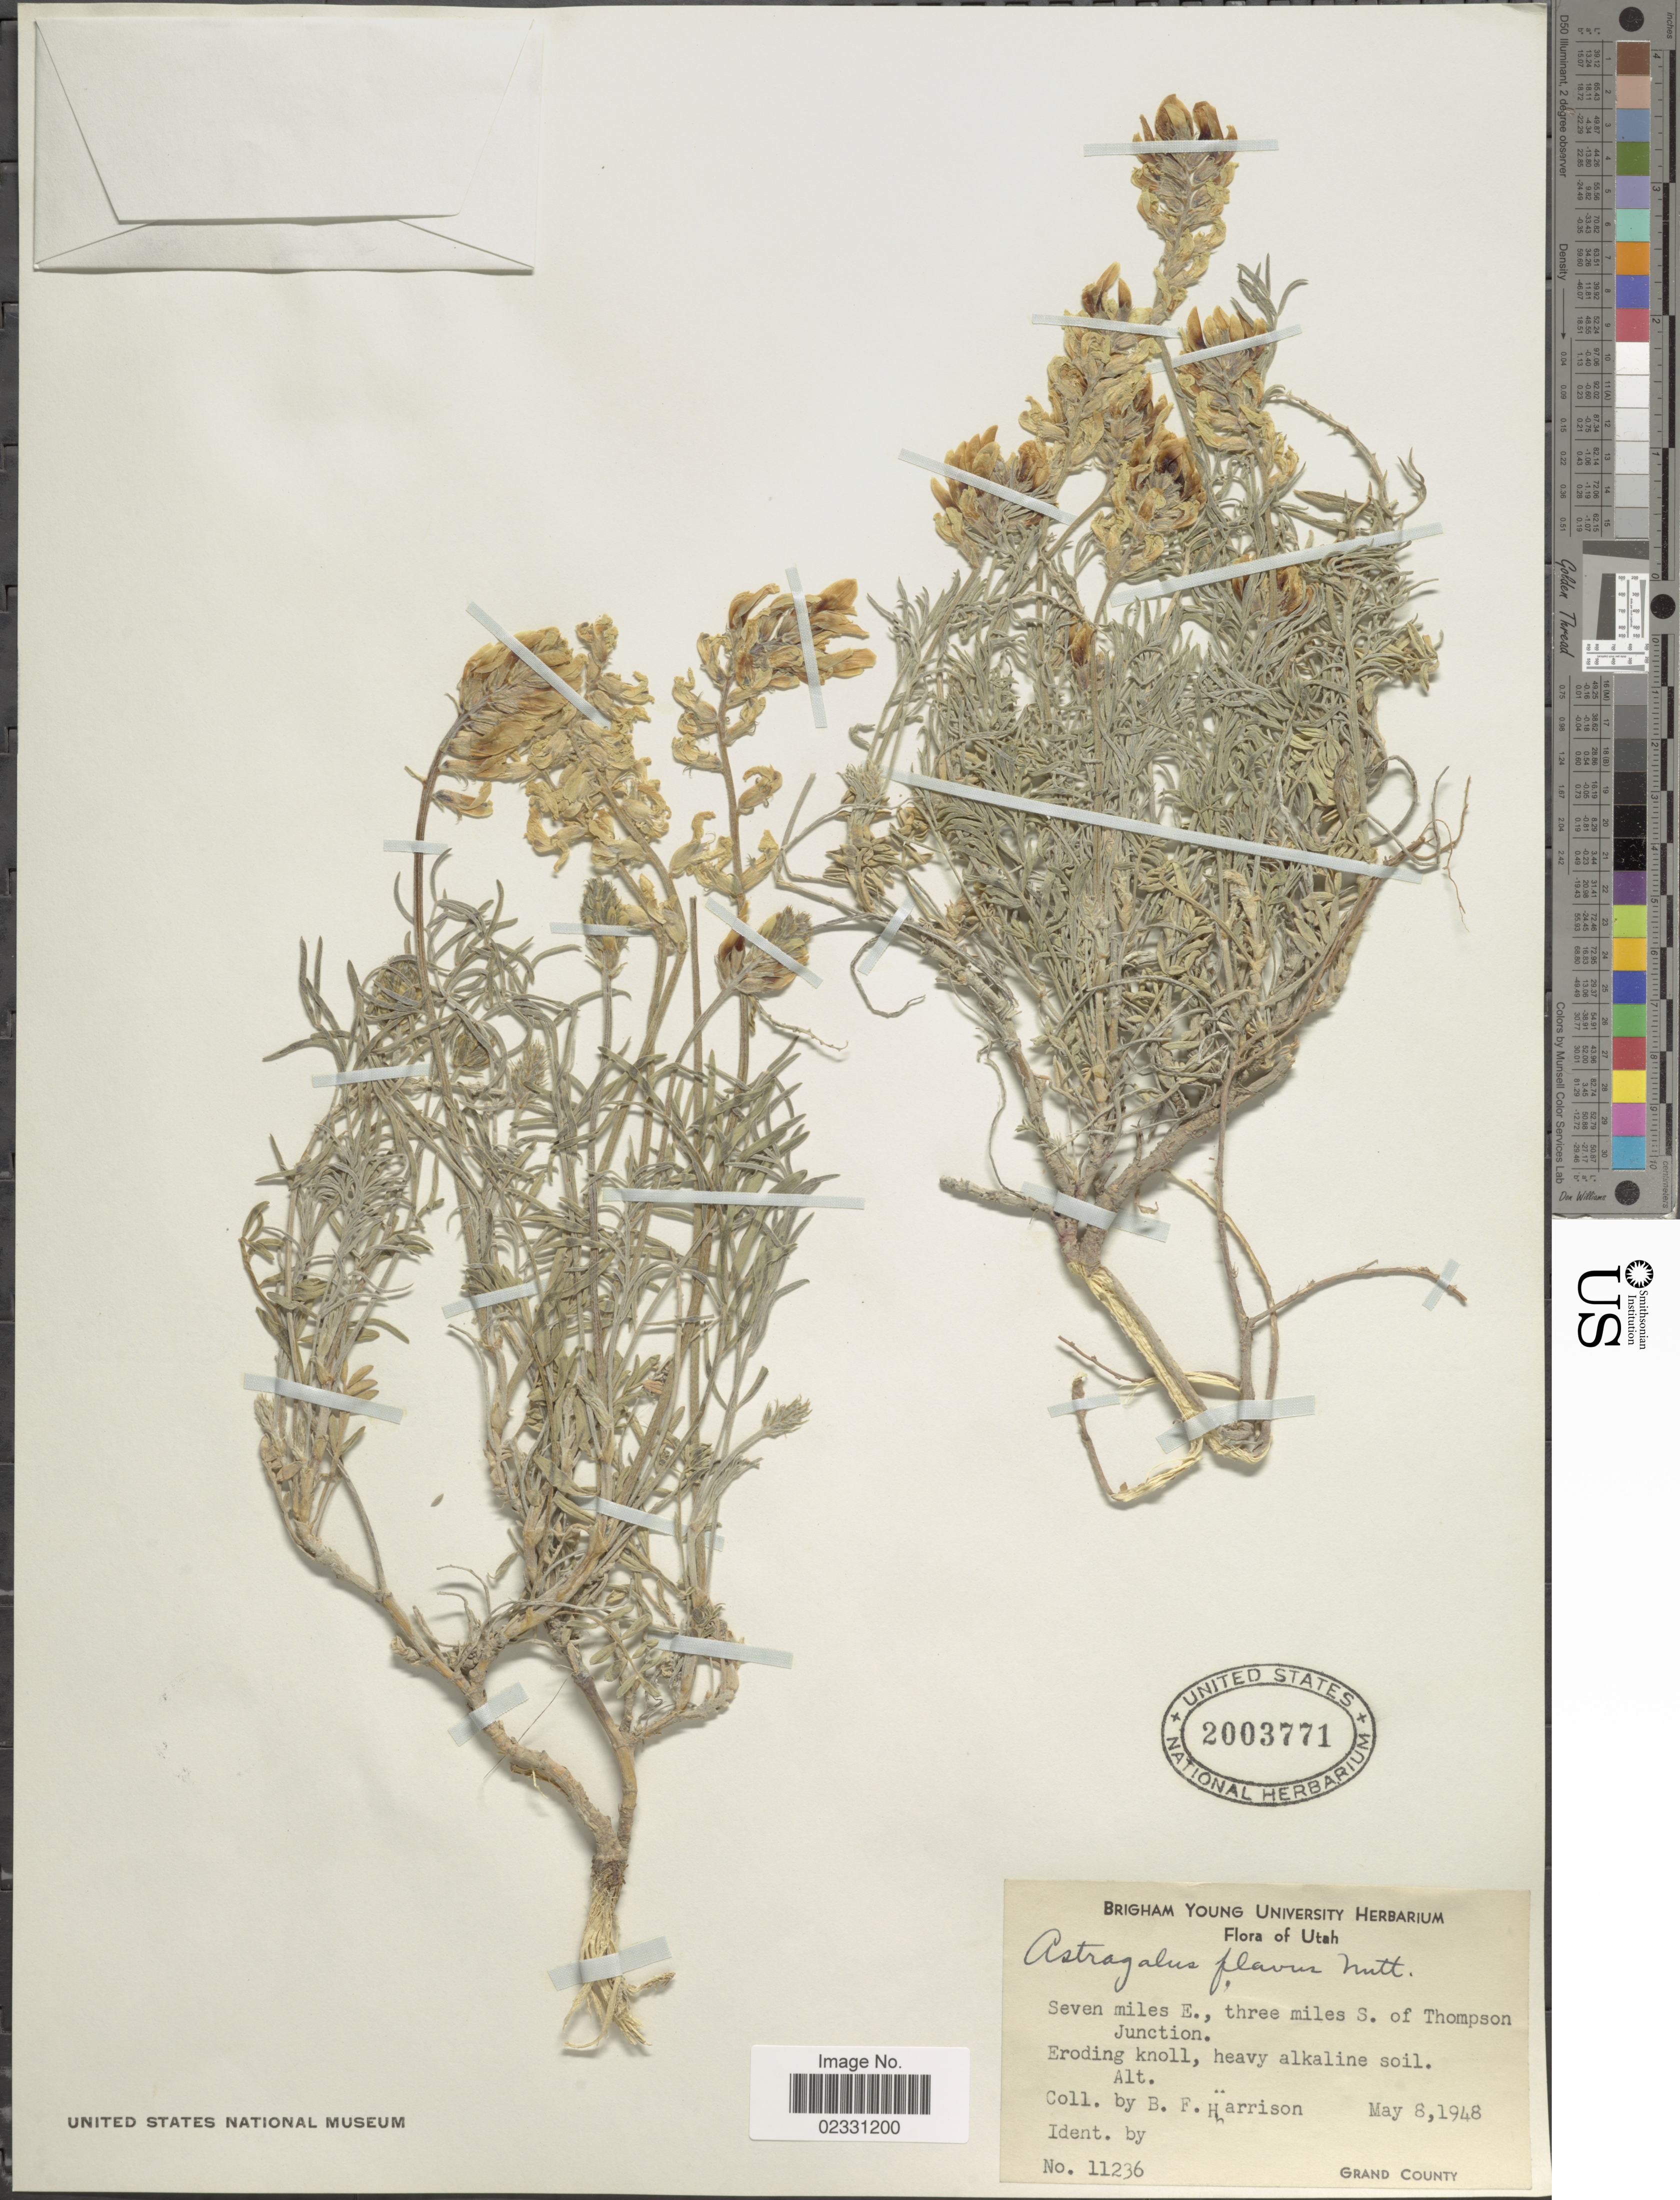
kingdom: Plantae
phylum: Tracheophyta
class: Magnoliopsida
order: Fabales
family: Fabaceae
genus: Astragalus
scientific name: Astragalus flavus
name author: Torr. & A. Gray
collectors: B. F. Harrison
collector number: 11236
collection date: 1948-05-08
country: United States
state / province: Utah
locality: Seven miles E., three miles S. of Thompson Junction. Grand County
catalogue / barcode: US 2003771